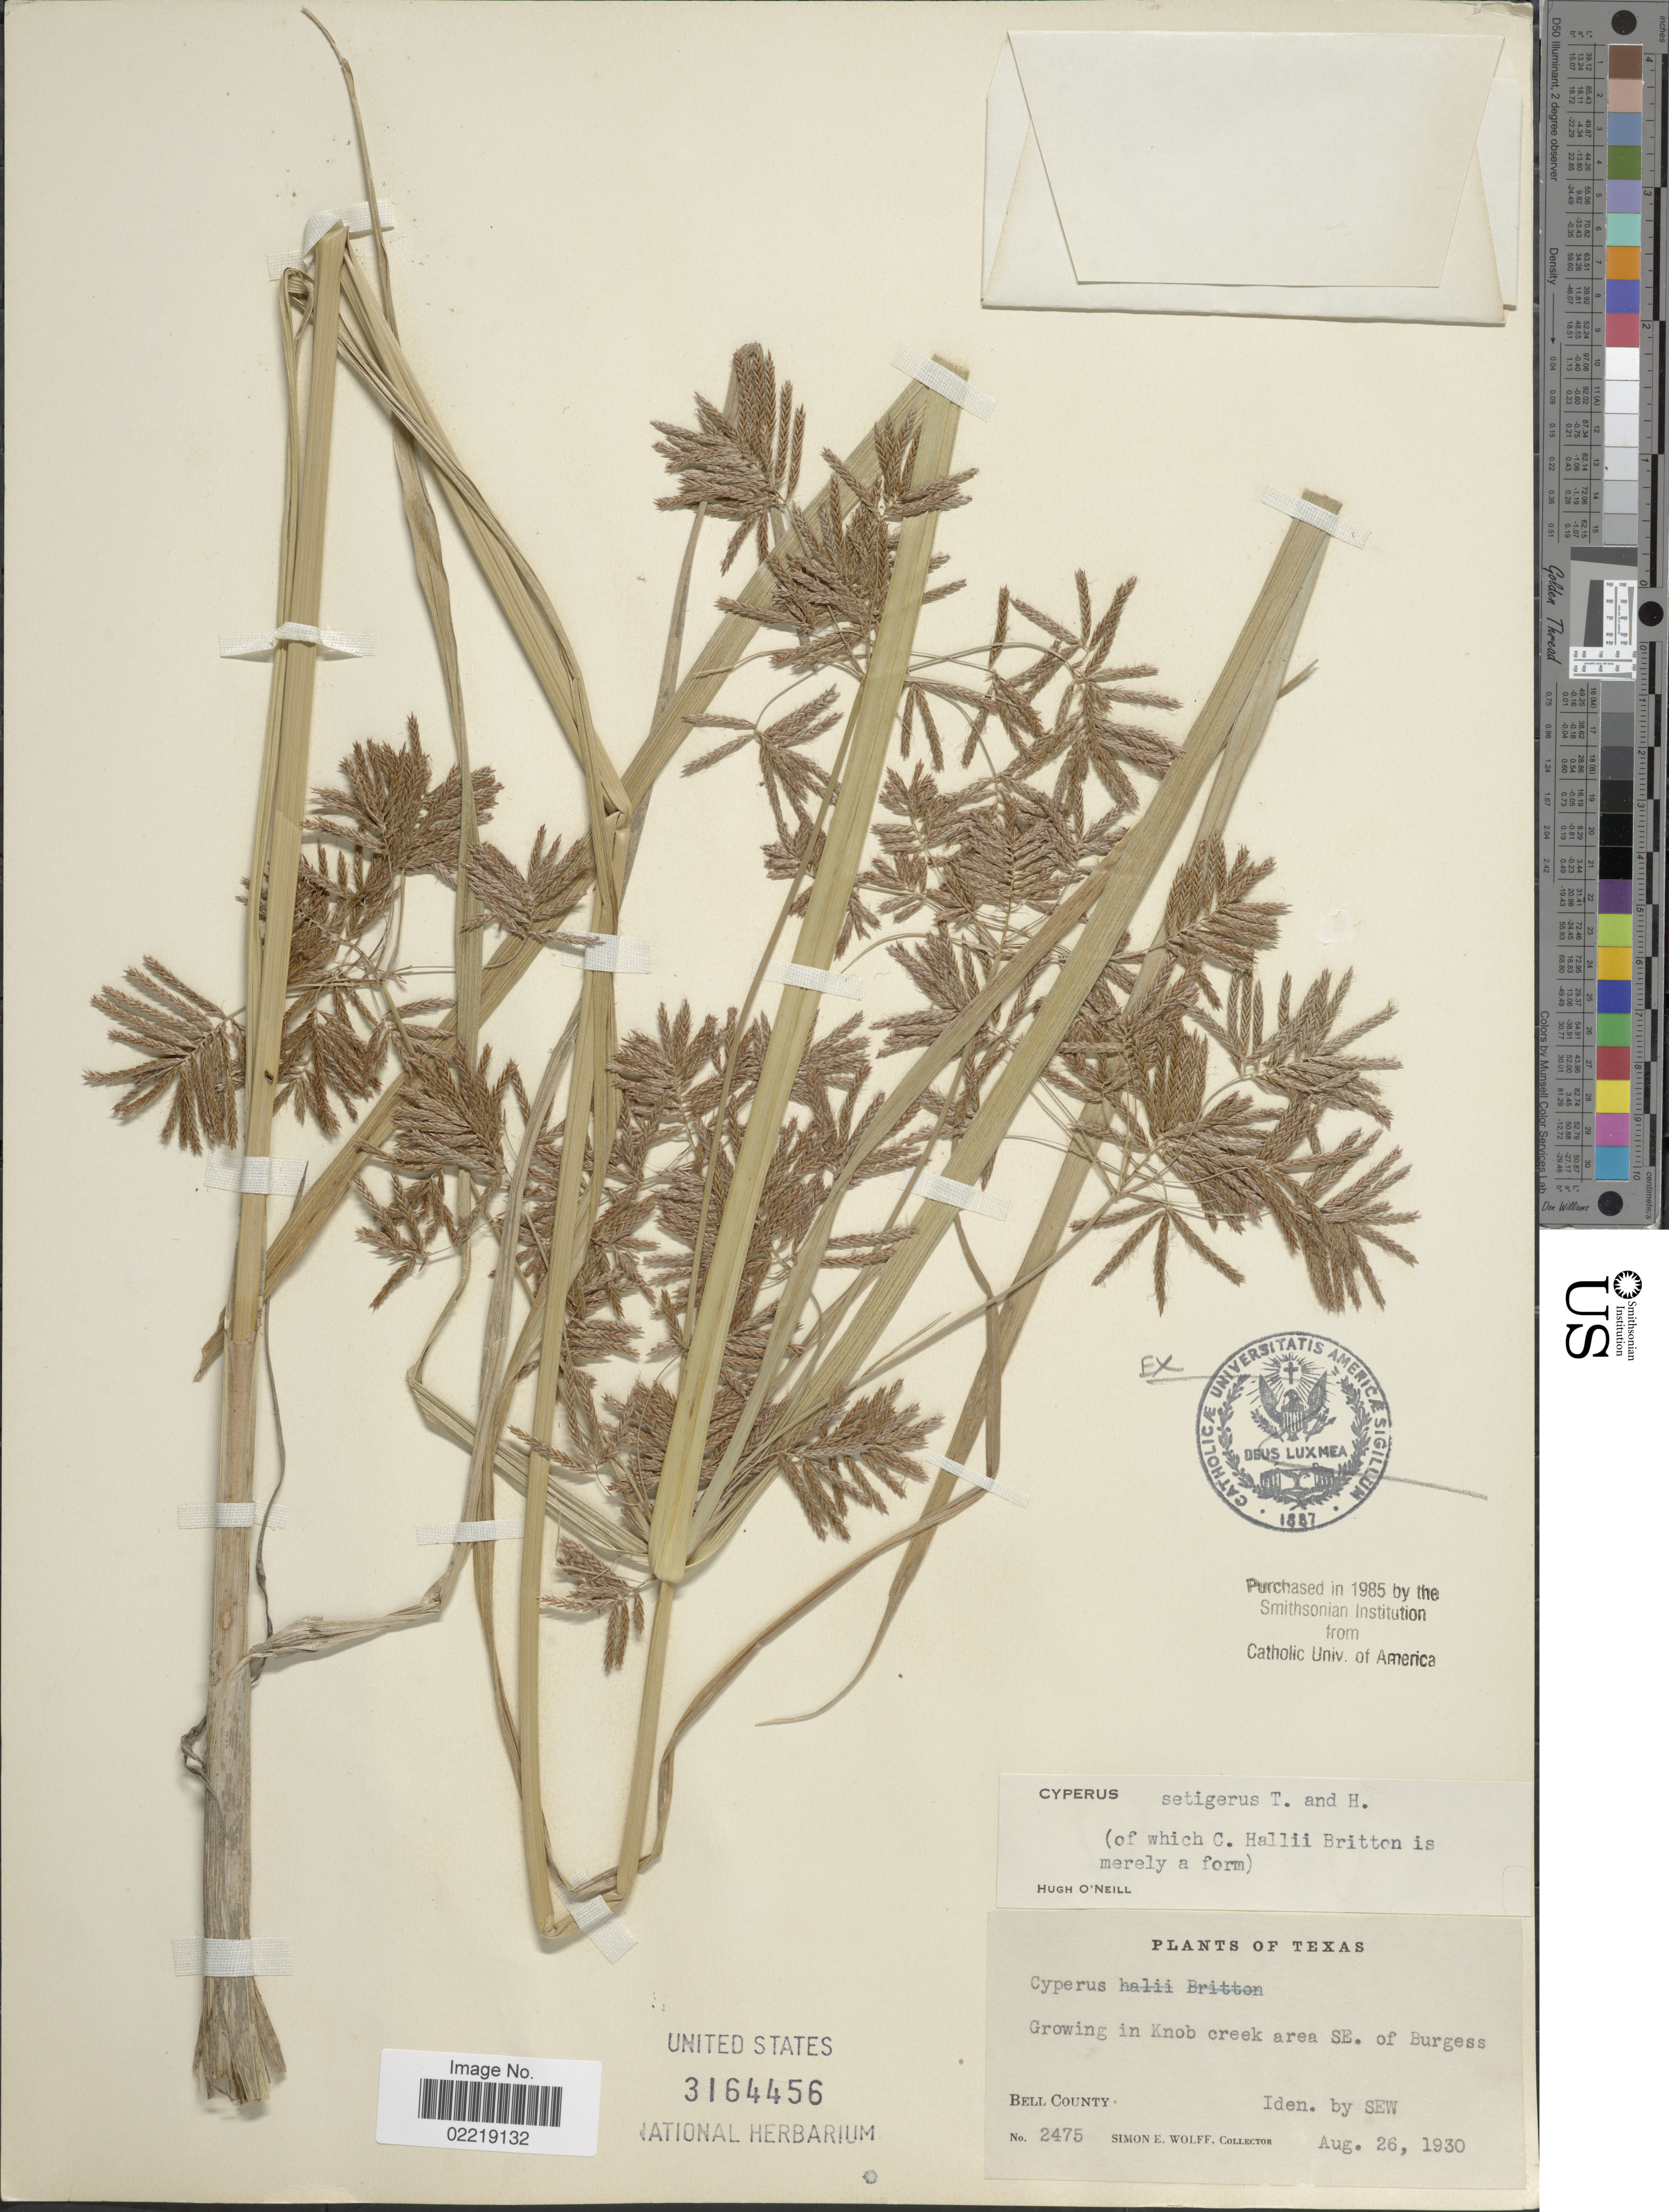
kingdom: Plantae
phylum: Tracheophyta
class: Liliopsida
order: Poales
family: Cyperaceae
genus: Cyperus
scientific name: Cyperus setigerus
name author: Torr. & Hook.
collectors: S. E. Wolff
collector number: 2475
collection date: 1930-08-26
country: United States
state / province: Texas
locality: Knob Creek area SE. of Burgess. Bell County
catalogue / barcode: US 3164456